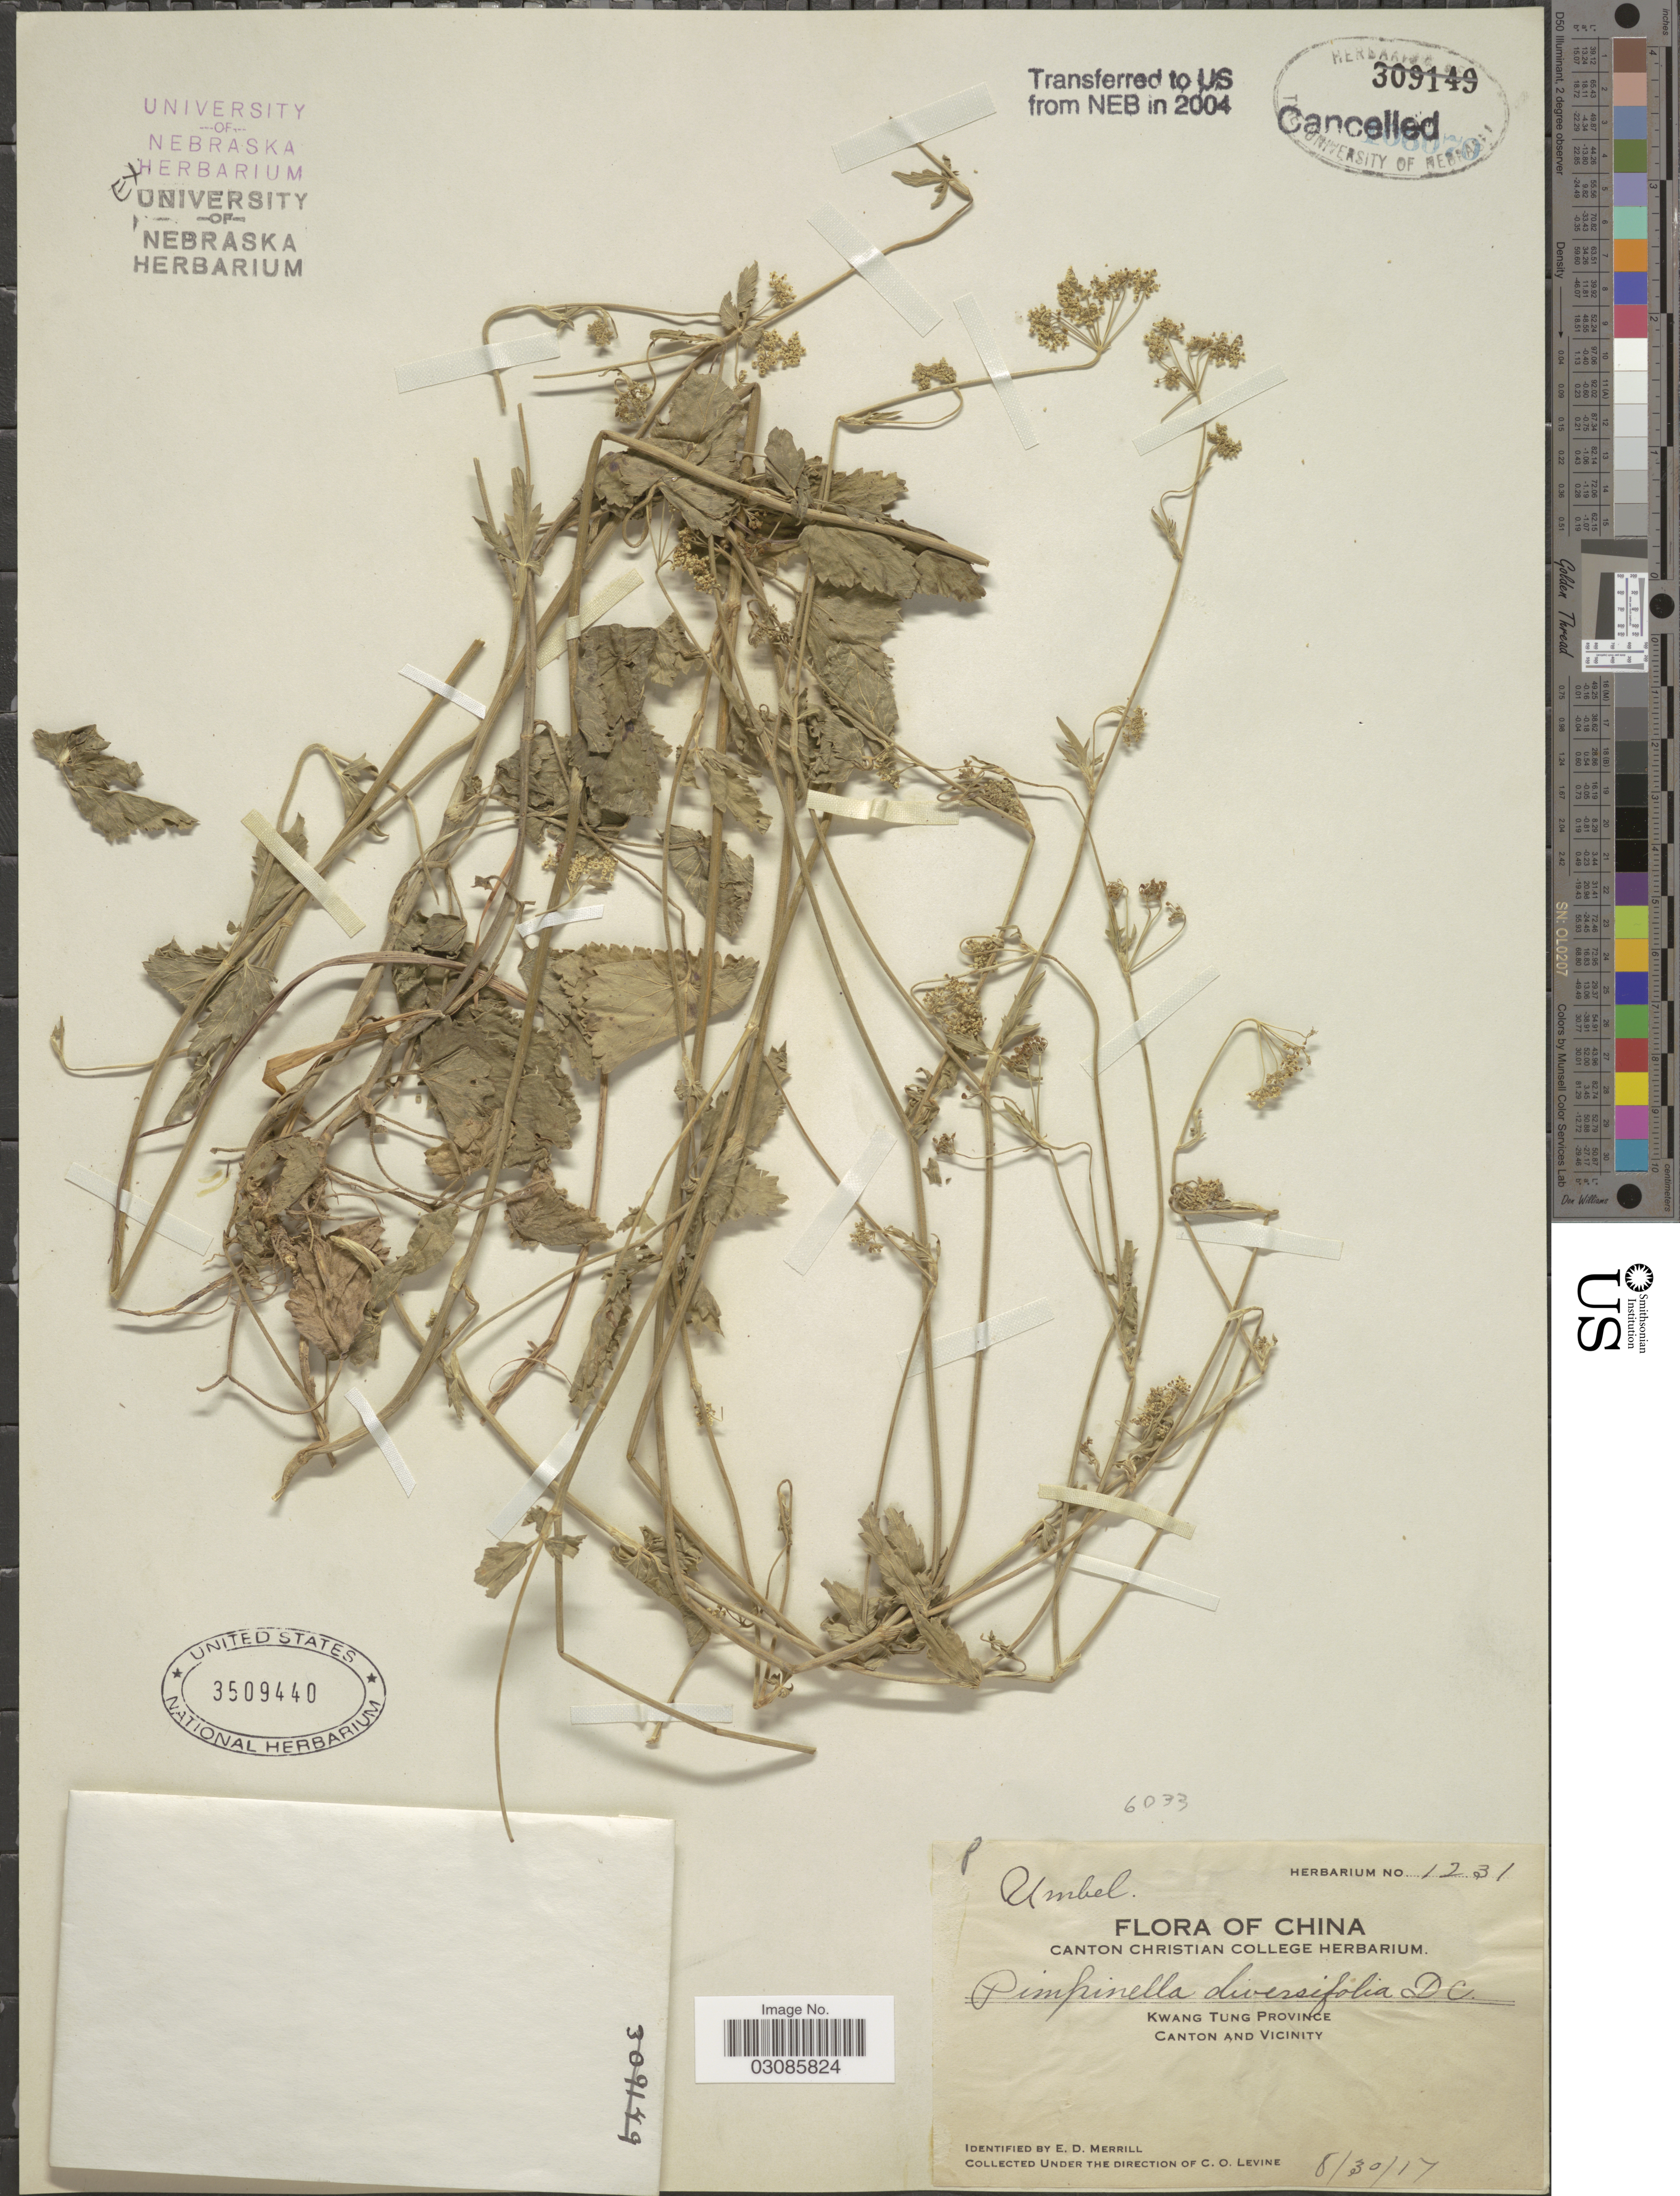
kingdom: Plantae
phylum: Tracheophyta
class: Magnoliopsida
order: Apiales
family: Apiaceae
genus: Pimpinella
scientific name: Pimpinella diversifolia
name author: DC.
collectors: E. D. Merrill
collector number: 1231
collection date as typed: Transcribed d/m/y: 30/7/17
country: China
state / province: Guangdong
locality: Kwang Tung Province. Canton and Vicinity.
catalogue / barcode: US 3509440